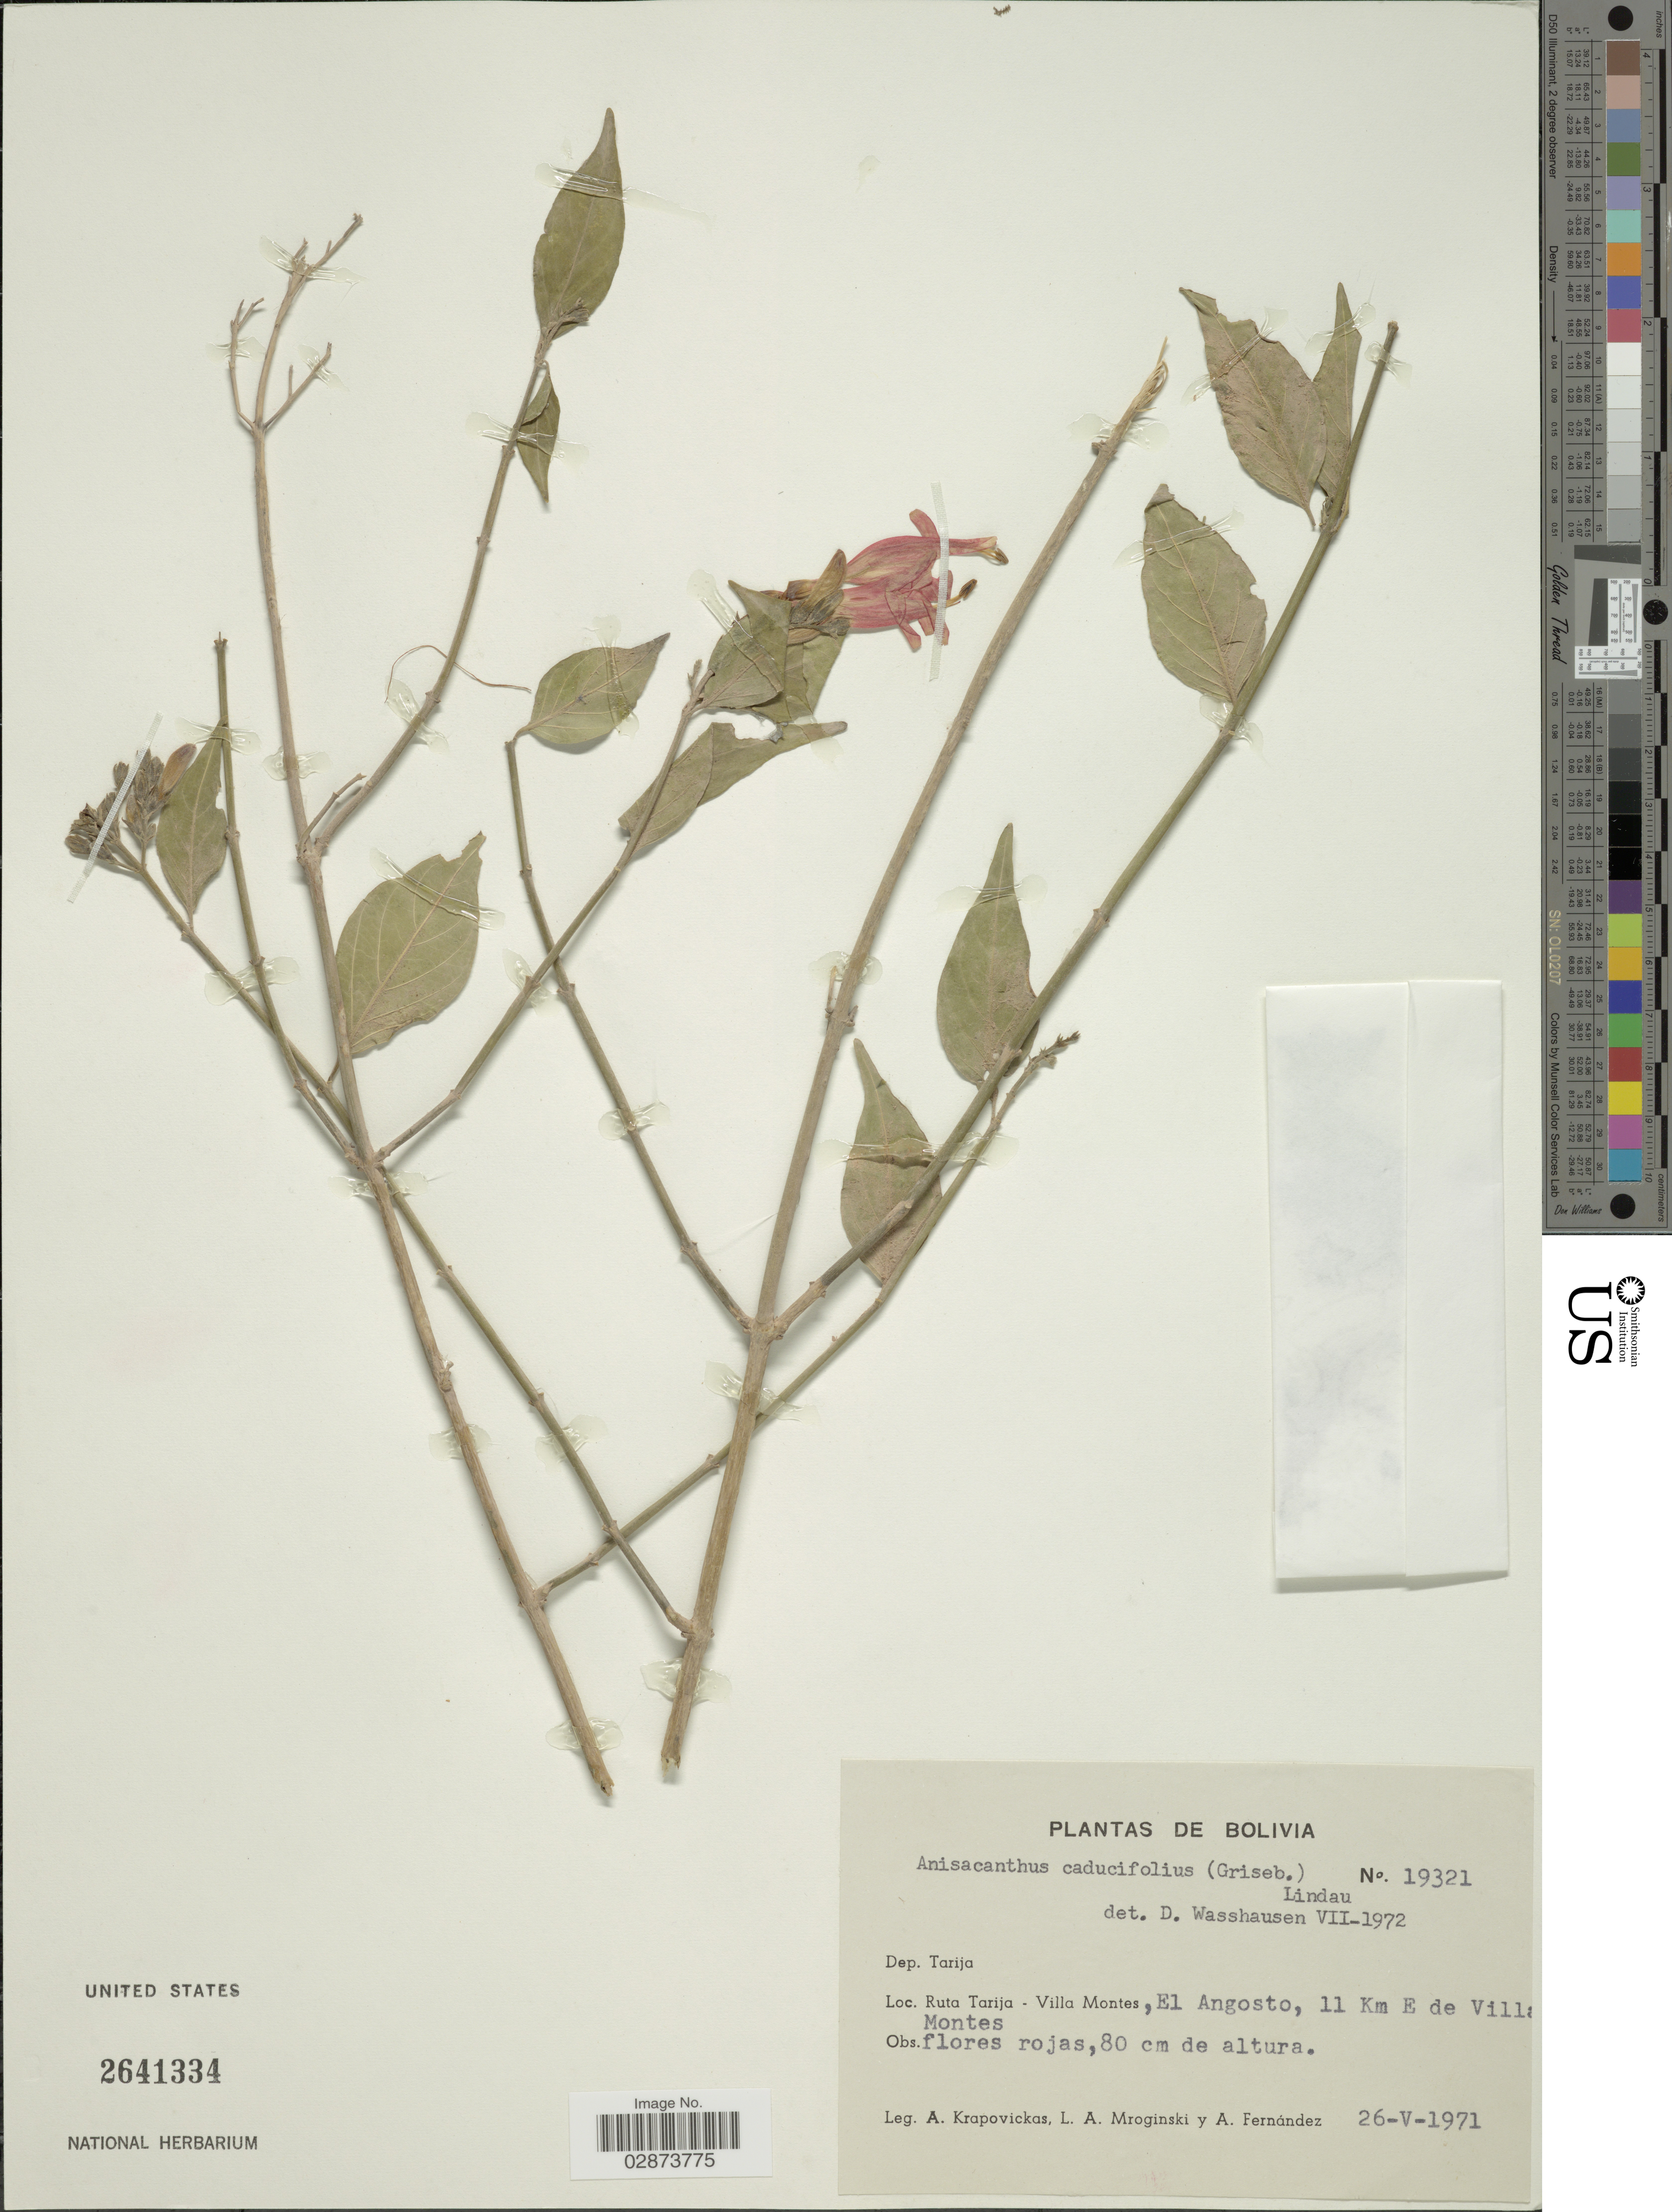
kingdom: Plantae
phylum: Tracheophyta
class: Magnoliopsida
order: Lamiales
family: Acanthaceae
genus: Thyrsacanthus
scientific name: Thyrsacanthus boliviensis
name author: (Nees) A.L.A. Côrtes & Rapini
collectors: A. Krapovickas, L. Mroginski & A. Fernández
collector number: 19321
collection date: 1971-05-26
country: Bolivia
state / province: Tarija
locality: Dep. Tarija. Villa Montes, El Angosto, 11 Km E de Villa Montes.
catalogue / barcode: US 2641334